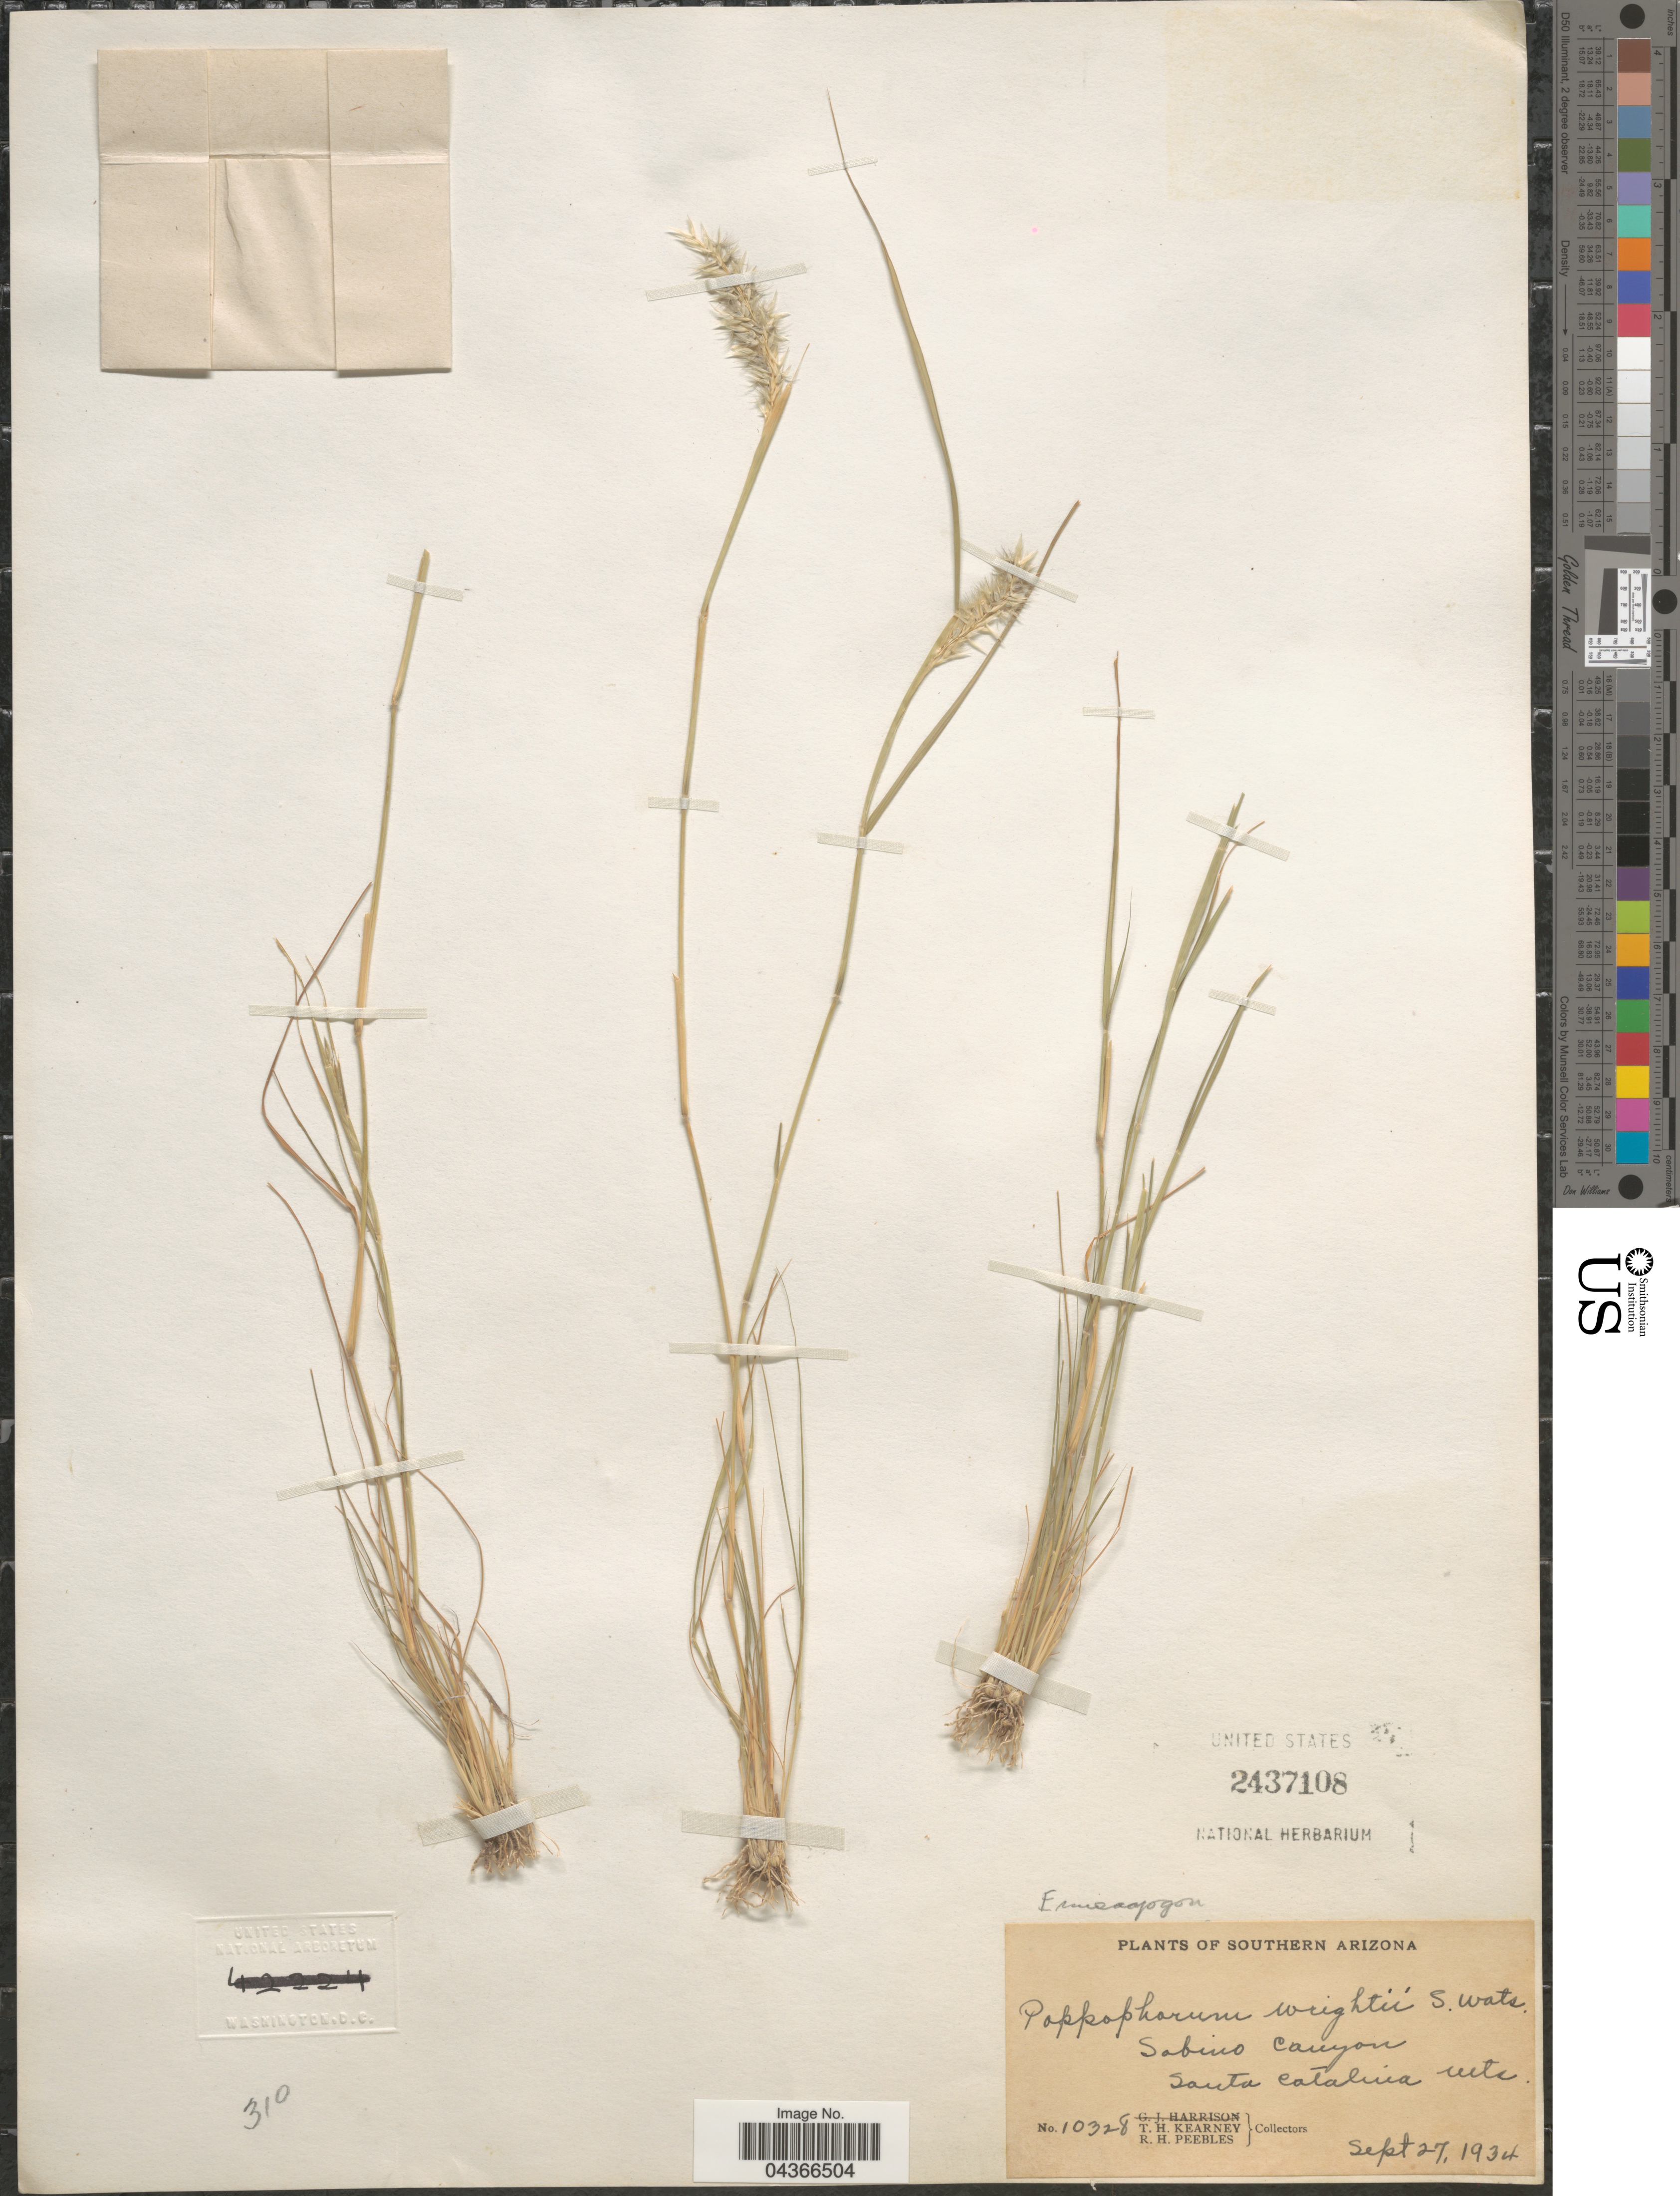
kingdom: Plantae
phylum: Tracheophyta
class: Liliopsida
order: Poales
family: Poaceae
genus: Enneapogon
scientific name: Enneapogon desvauxii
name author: P. Beauv.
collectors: T. H. Kearney & R. H. Peebles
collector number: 10328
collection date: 1934-09-27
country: United States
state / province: Arizona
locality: Southern Arizona. Sabino Canyon. Santa Catalina Mts.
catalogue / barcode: US 2437108